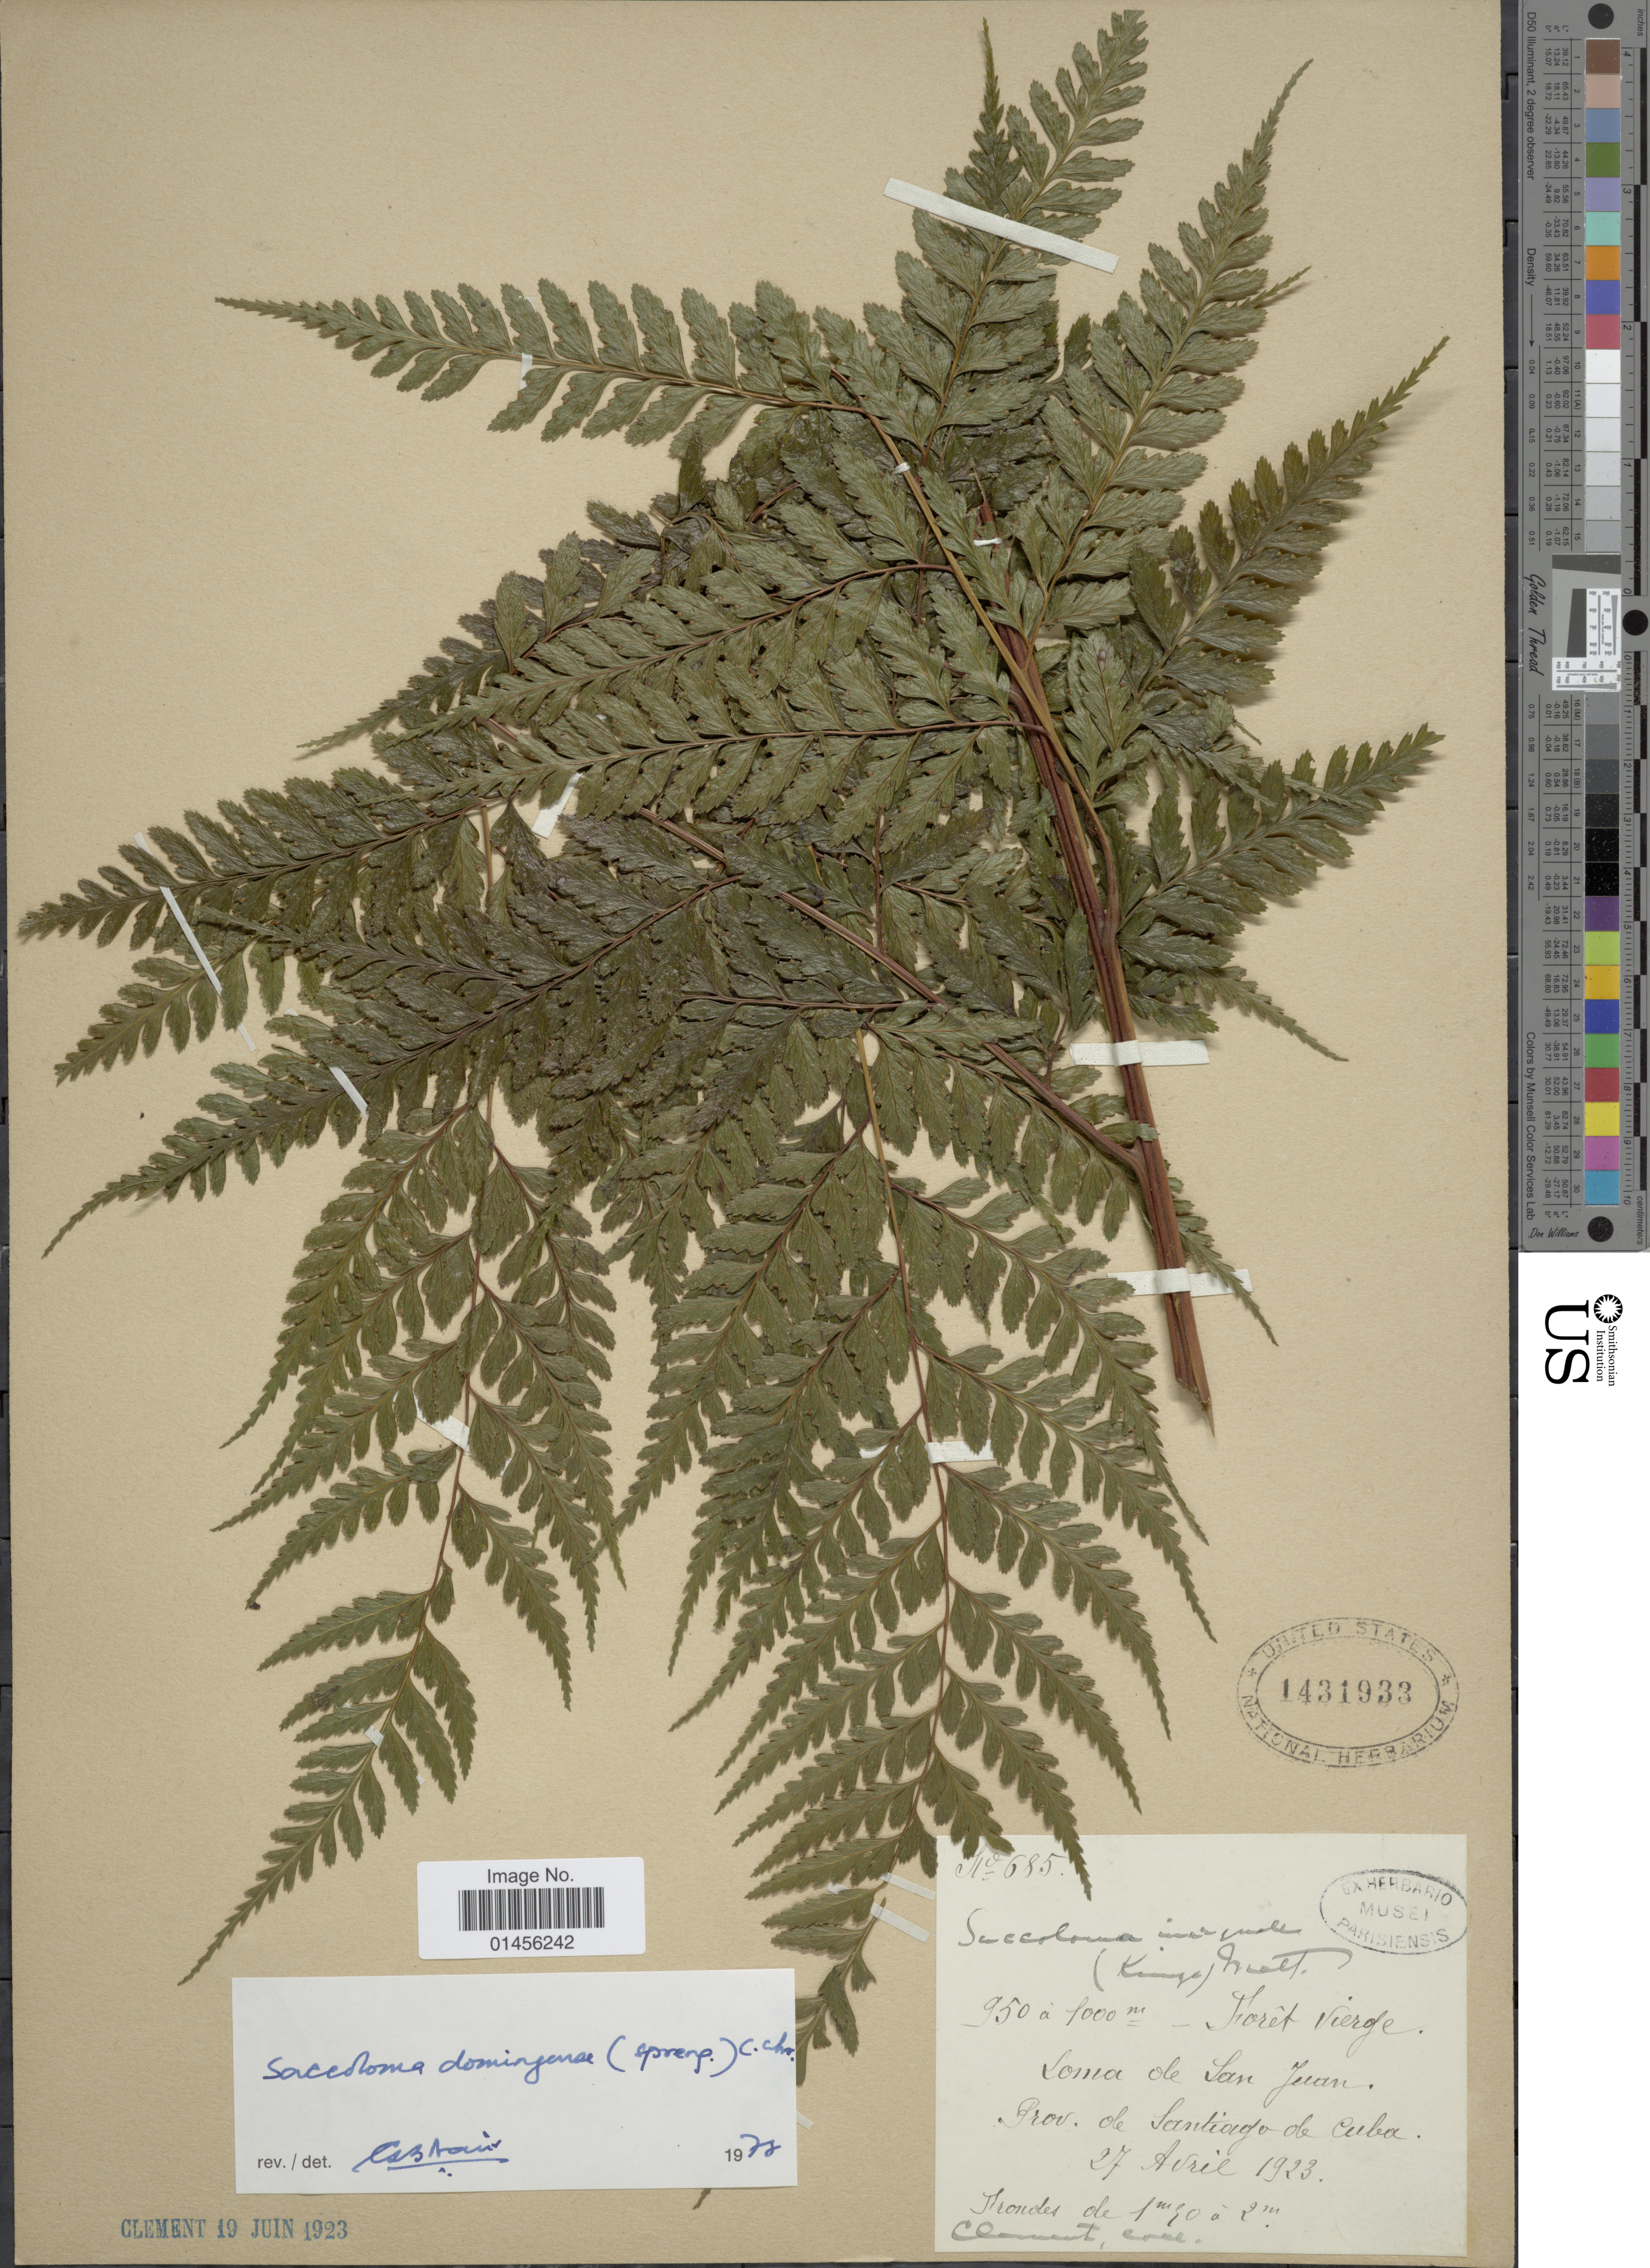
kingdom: Plantae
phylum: Tracheophyta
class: Polypodiopsida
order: Polypodiales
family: Saccolomataceae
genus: Saccoloma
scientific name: Saccoloma domingense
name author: (Spreng.) C. Chr.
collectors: -. Clement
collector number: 685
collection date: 1923-04-27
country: Cuba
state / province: Santiago de Cuba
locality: Forêt Vierge, Loma de San Juan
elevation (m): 950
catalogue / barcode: US 1431933